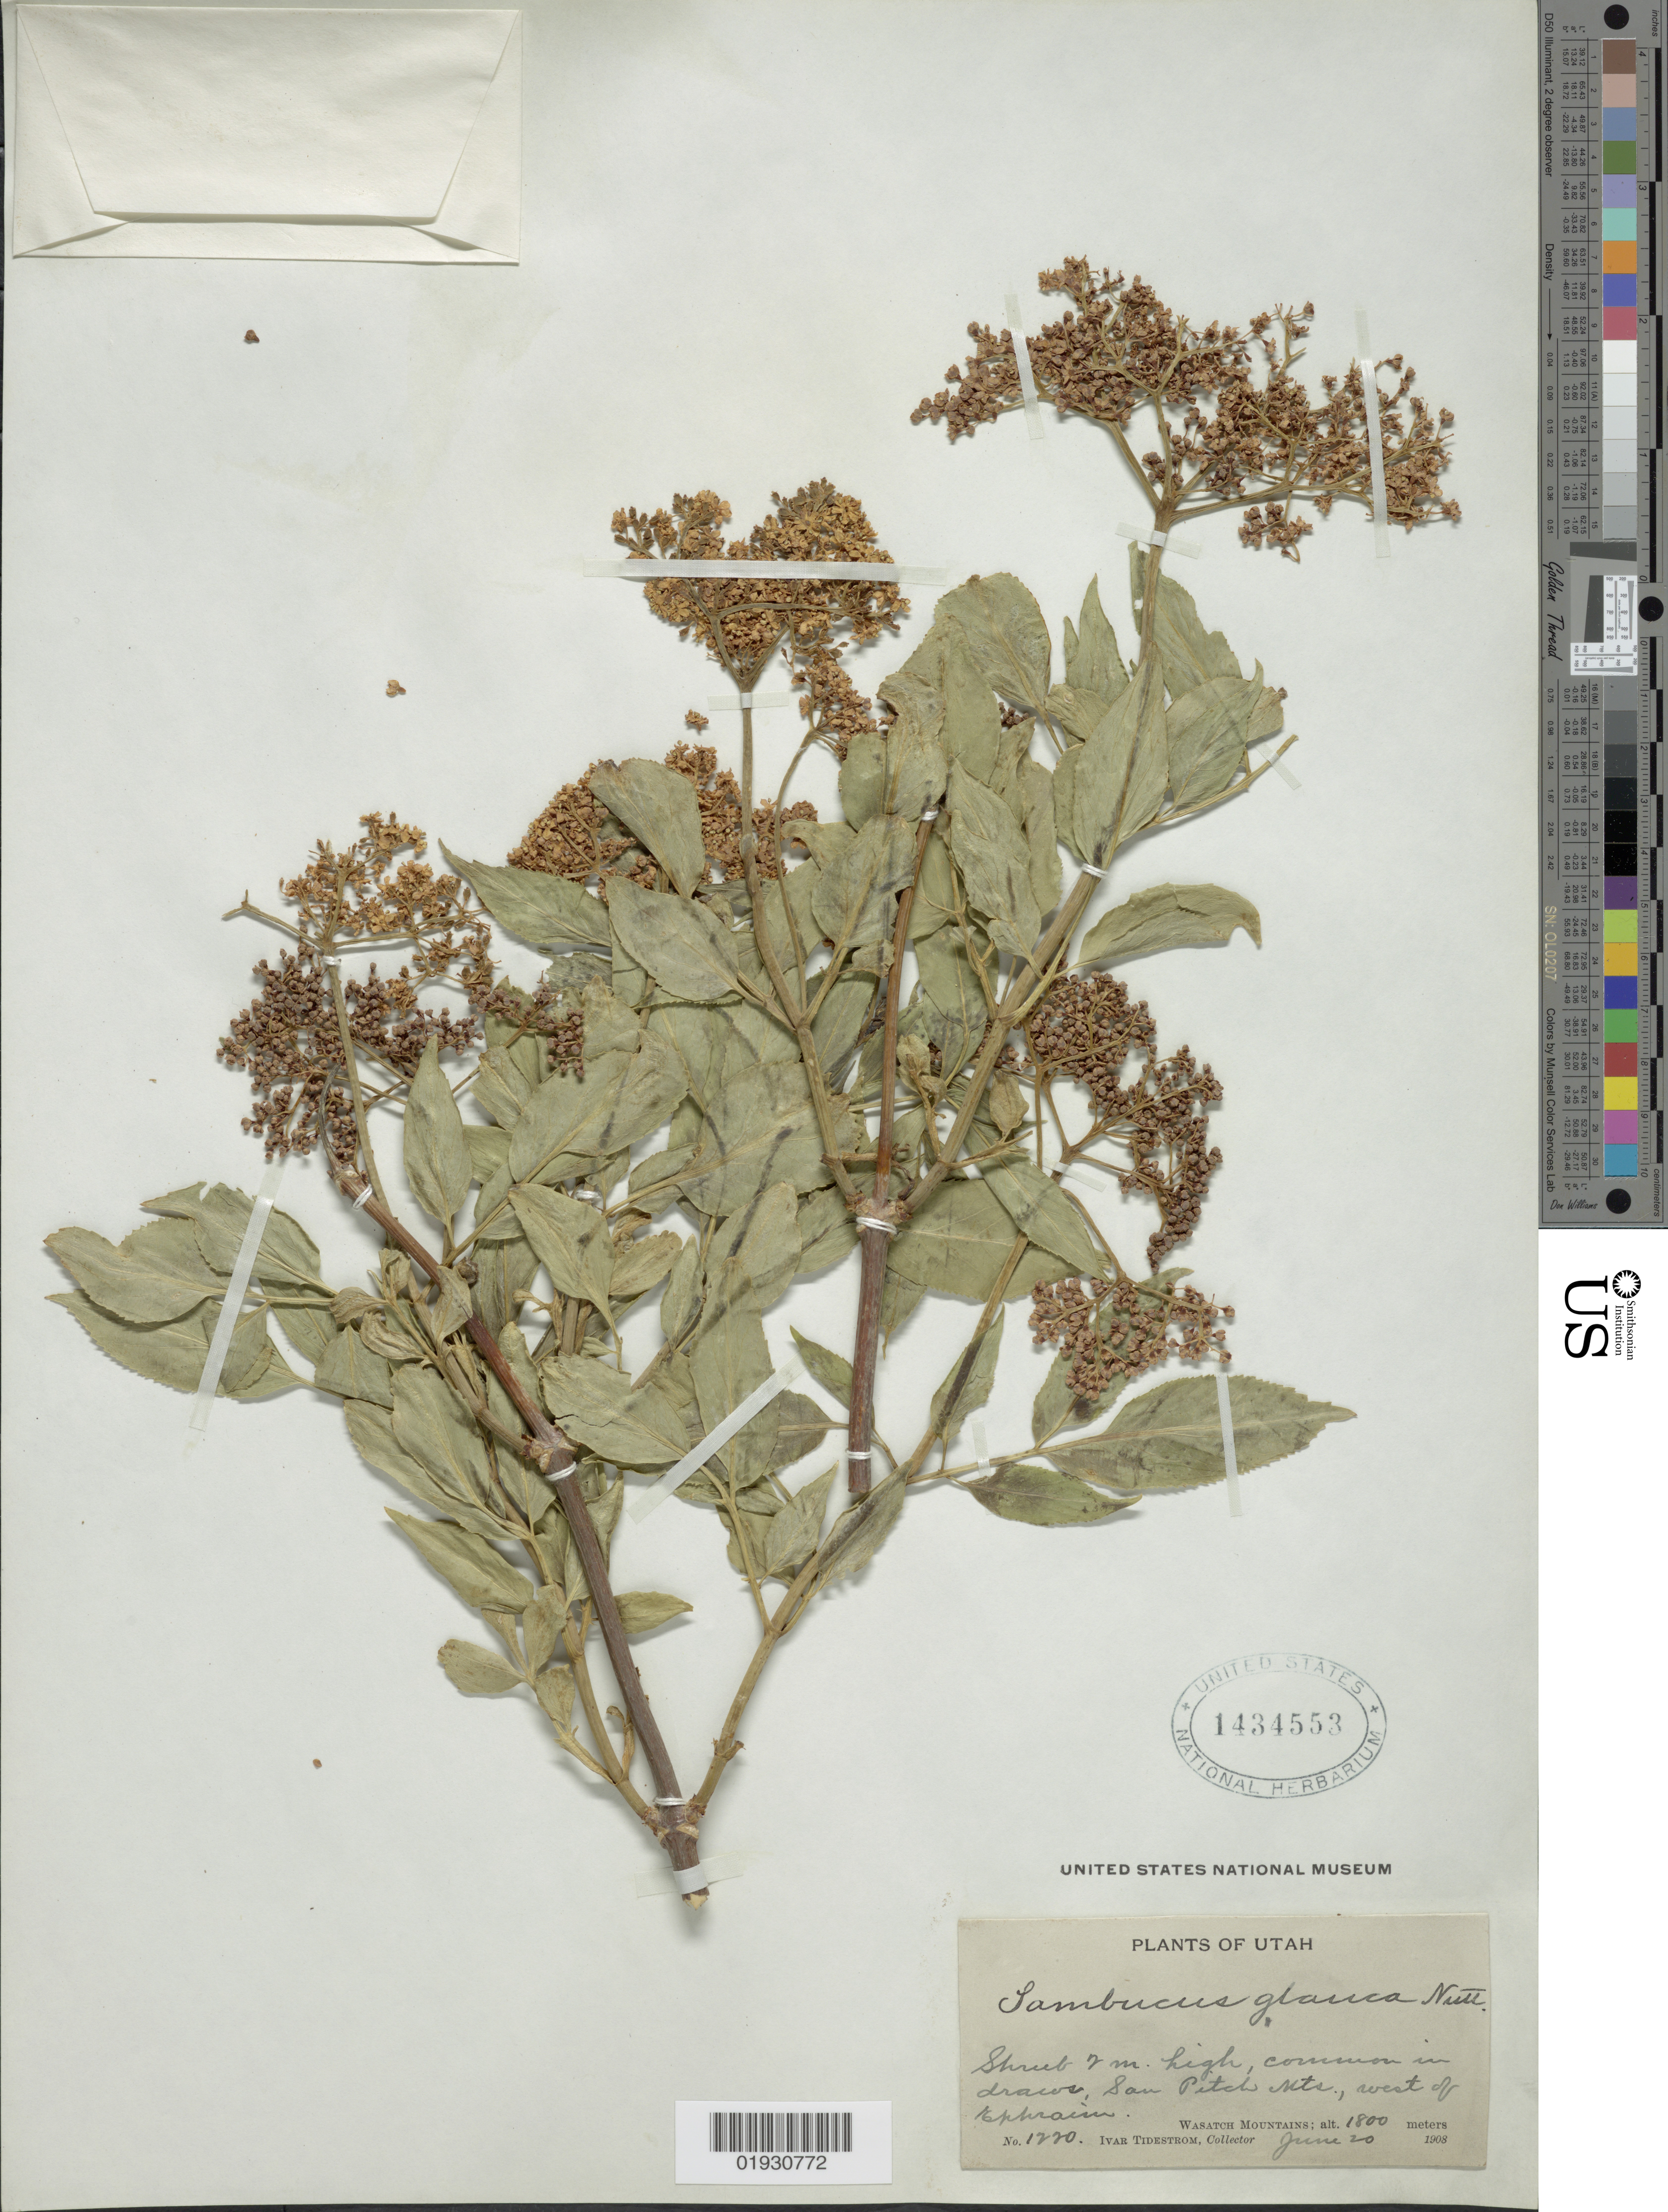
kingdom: Plantae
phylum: Tracheophyta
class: Magnoliopsida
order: Dipsacales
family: Viburnaceae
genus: Sambucus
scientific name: Sambucus cerulea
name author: Raf.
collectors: I. F. Tidestrom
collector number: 1220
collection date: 1908-06-20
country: United States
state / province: Utah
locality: Common in draws, San Pitch Mts., west of Ephraim, Wasatch Mountains.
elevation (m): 1800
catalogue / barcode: US 1434553